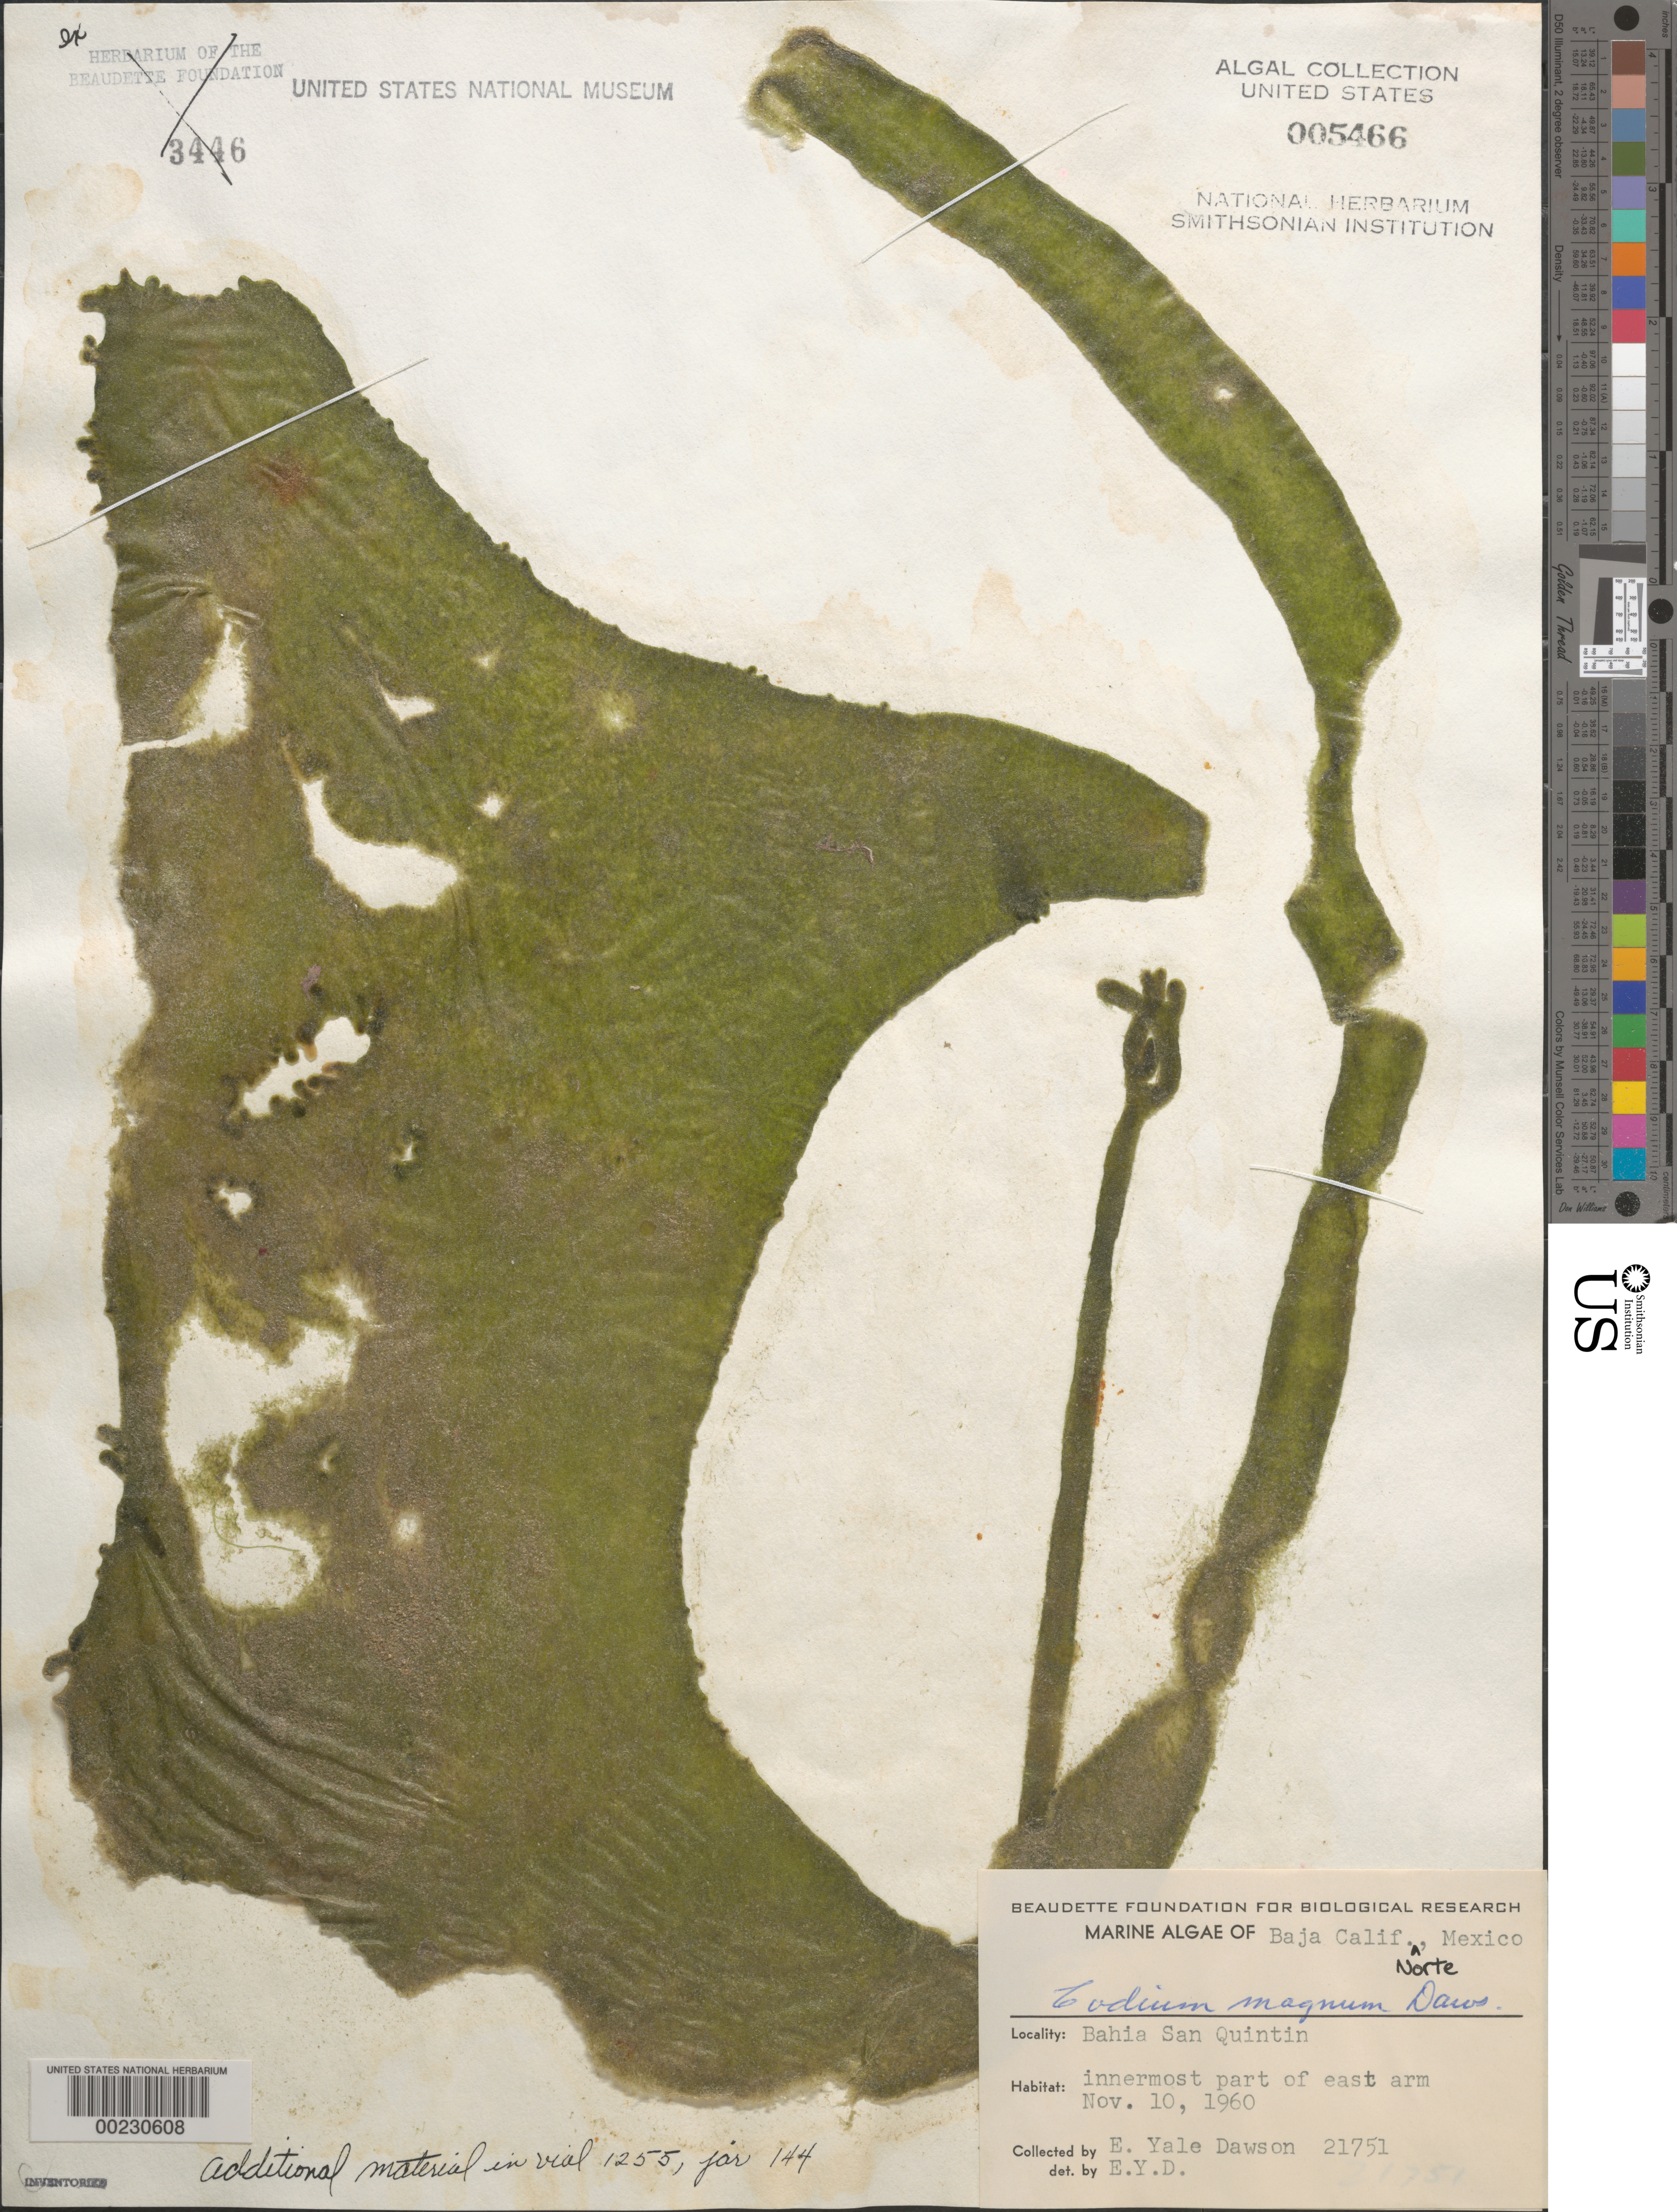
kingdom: Plantae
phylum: Chlorophyta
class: Ulvophyceae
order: Bryopsidales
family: Codiaceae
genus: Codium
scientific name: Codium amplivesiculatum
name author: Setch. & N.L. Gardner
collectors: E. Y. Dawson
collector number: EYD 21751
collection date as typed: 10 Nov 1960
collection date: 1960-11-10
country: Mexico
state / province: Baja California Norte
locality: Bahia San Quintin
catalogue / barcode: US 5466